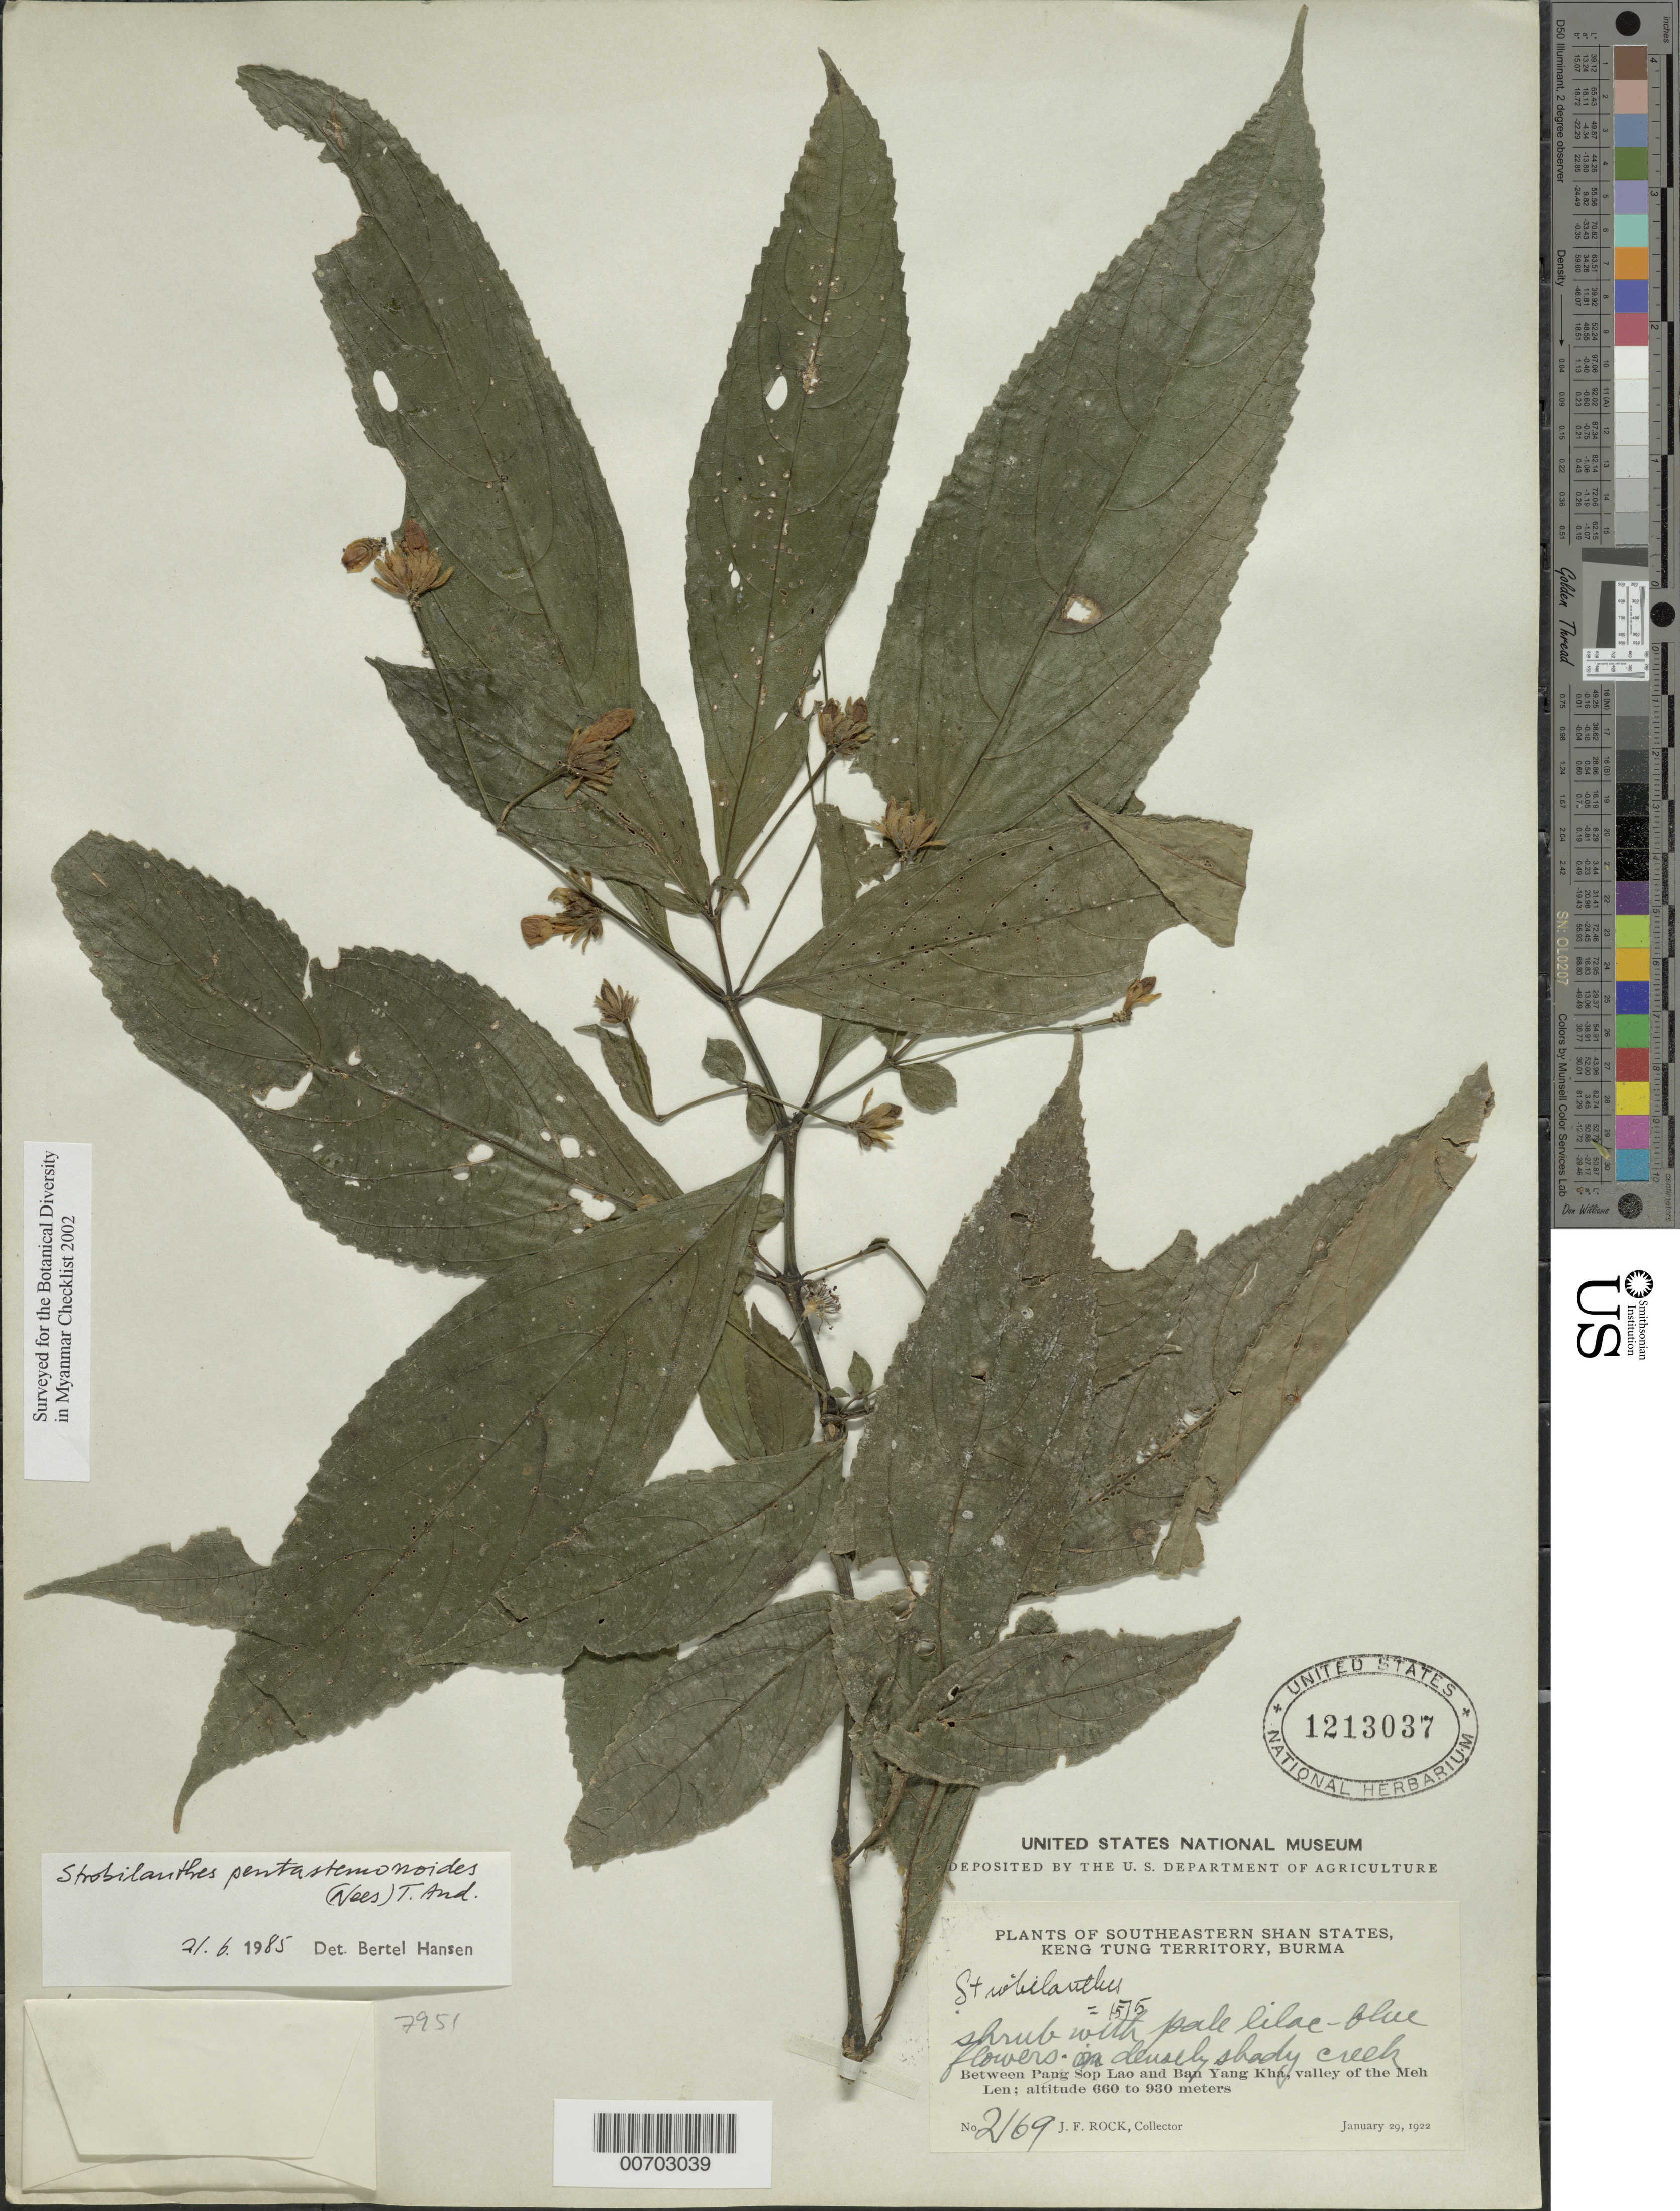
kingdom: Plantae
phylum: Tracheophyta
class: Magnoliopsida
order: Lamiales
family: Acanthaceae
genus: Strobilanthes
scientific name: Strobilanthes pentstemonoides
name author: (Nees) T. Anderson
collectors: J. F. Rock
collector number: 2169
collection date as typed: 29 Jan 1922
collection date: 1922-01-29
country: Myanmar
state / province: Shan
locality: Southeastern Shan States, Keng Tung Terr., betw. Pang Sop Lao and Ban Yang Kha, valley of the Meh Len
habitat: Densely shaded creek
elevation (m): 660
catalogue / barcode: US 1213037